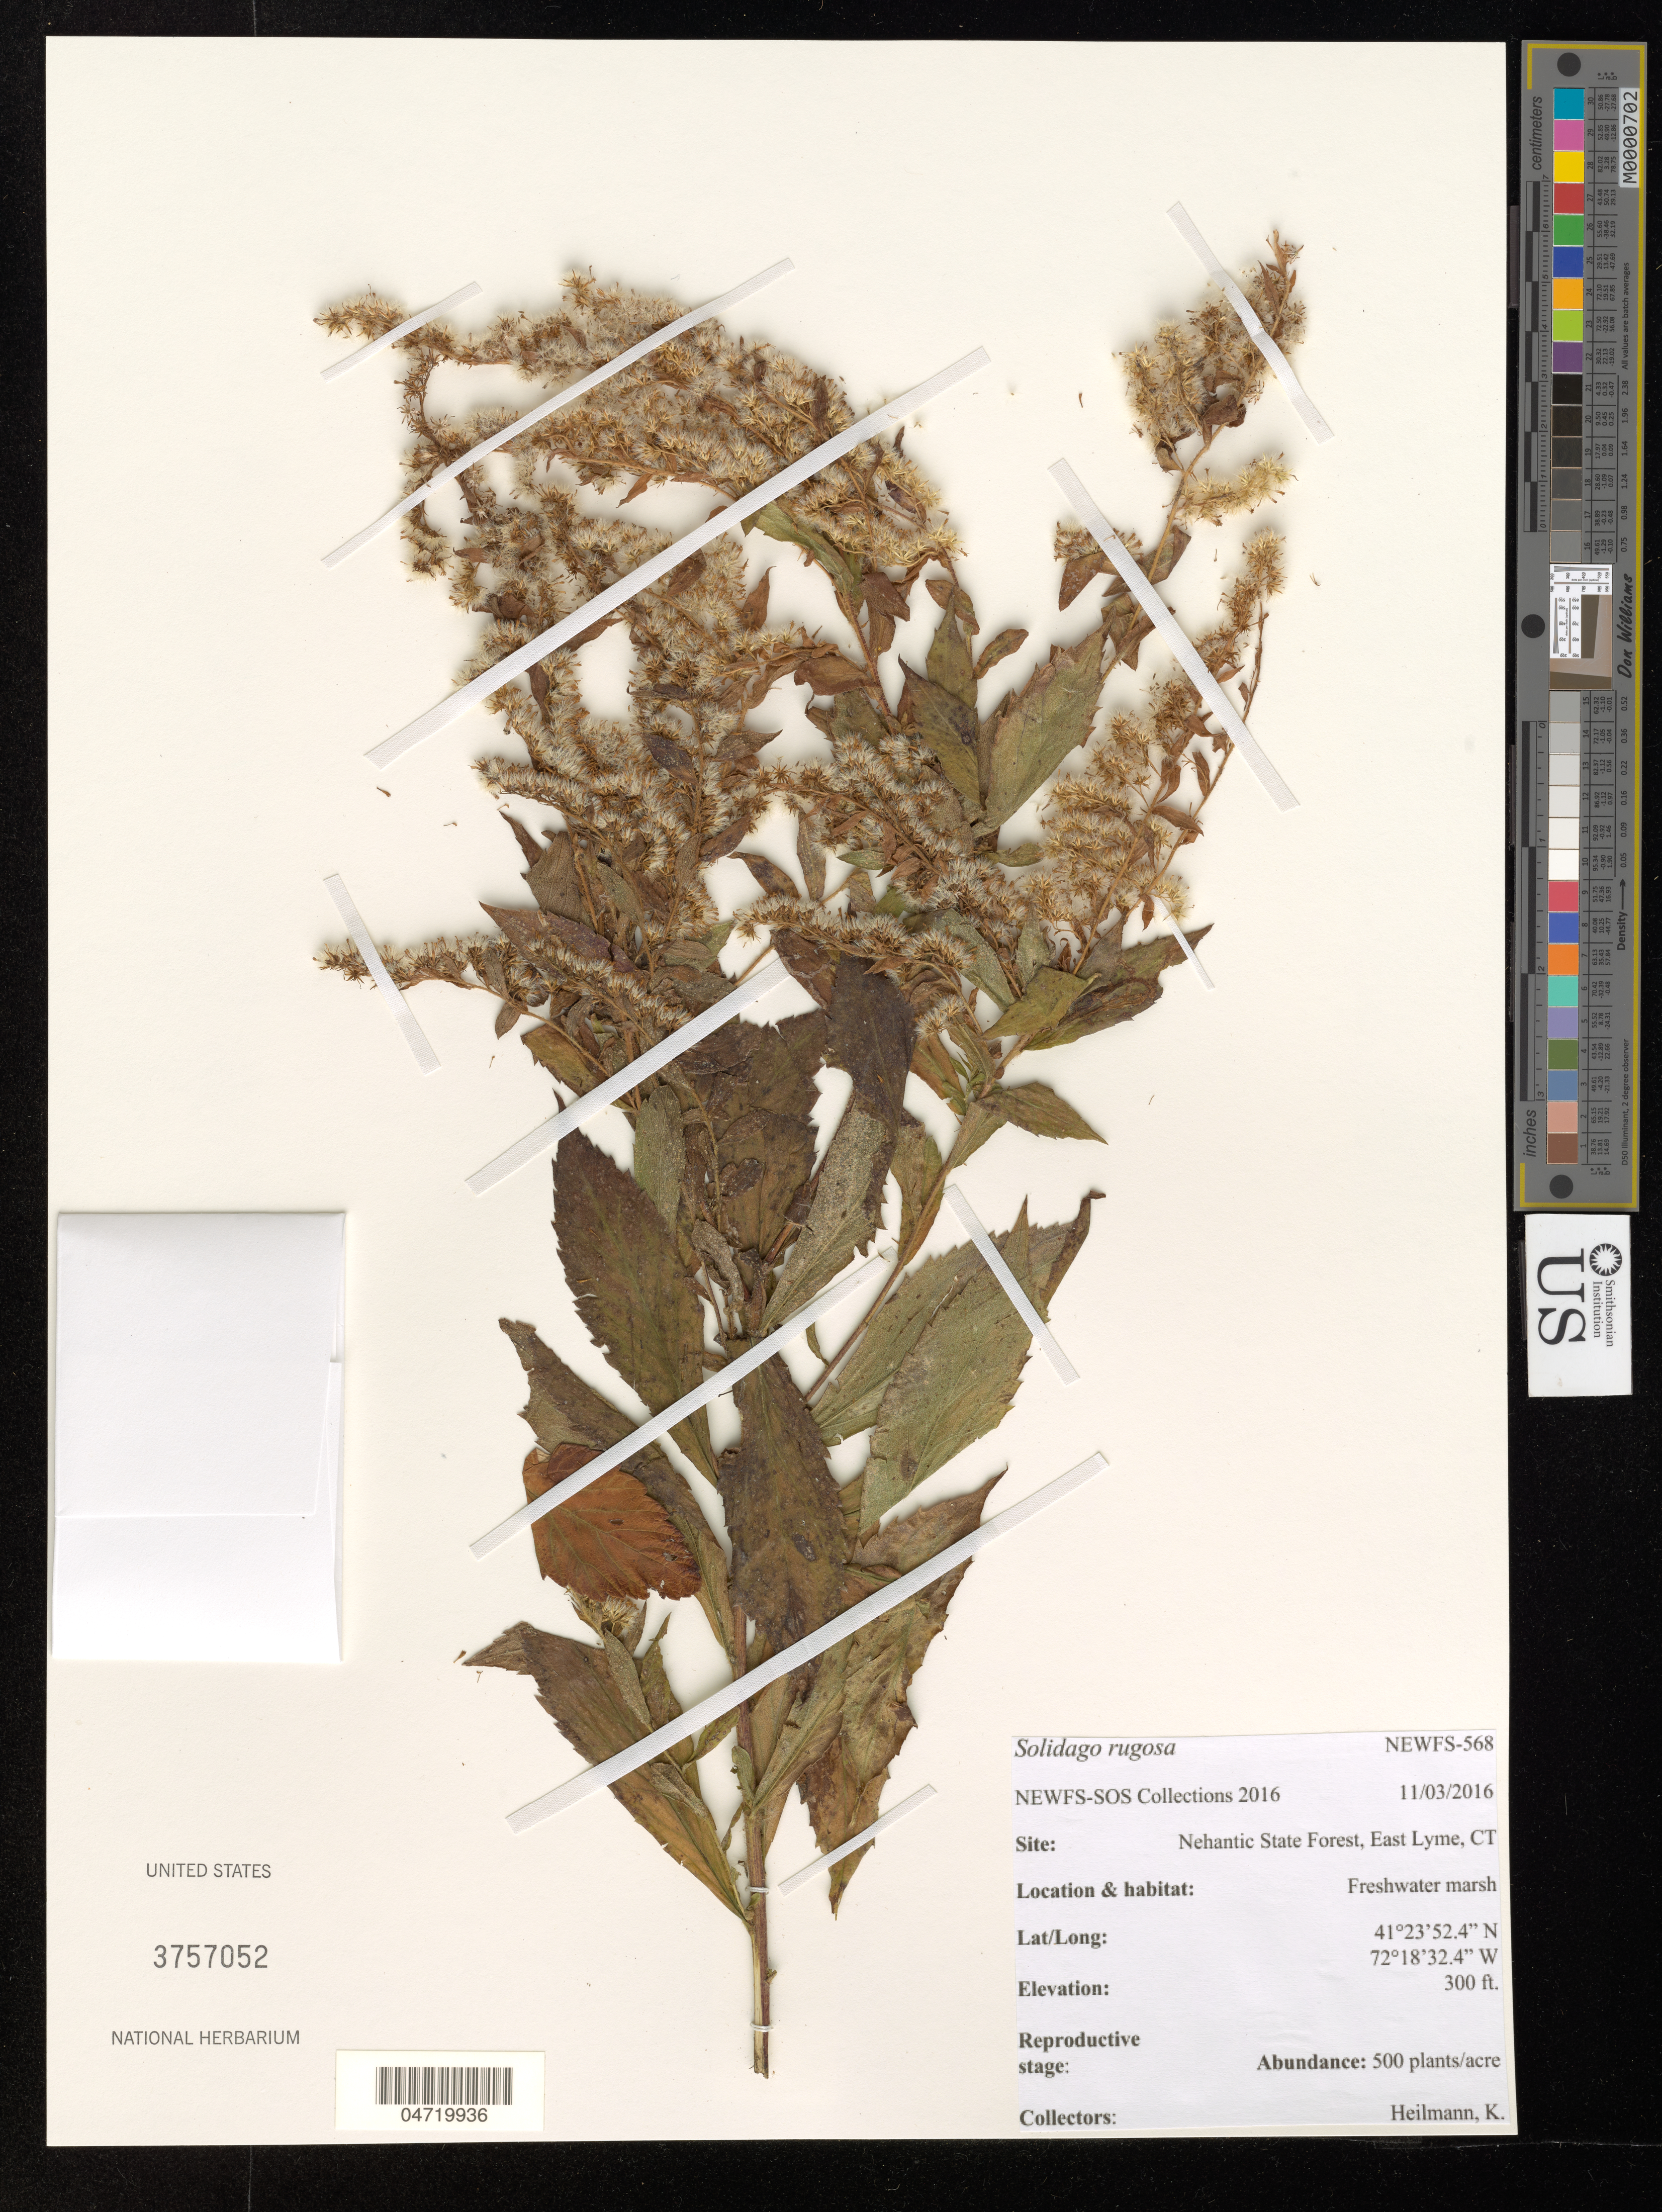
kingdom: Plantae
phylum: Tracheophyta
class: Magnoliopsida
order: Asterales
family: Asteraceae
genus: Solidago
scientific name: Solidago rugosa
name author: Mill.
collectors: K. Heilmann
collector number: NEWFS-568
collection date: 2016-11-03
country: United States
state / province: Connecticut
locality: Site: Nehantic State Forest, East Lyme, CT. Freshwater marsh.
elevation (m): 91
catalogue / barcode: US 3757052